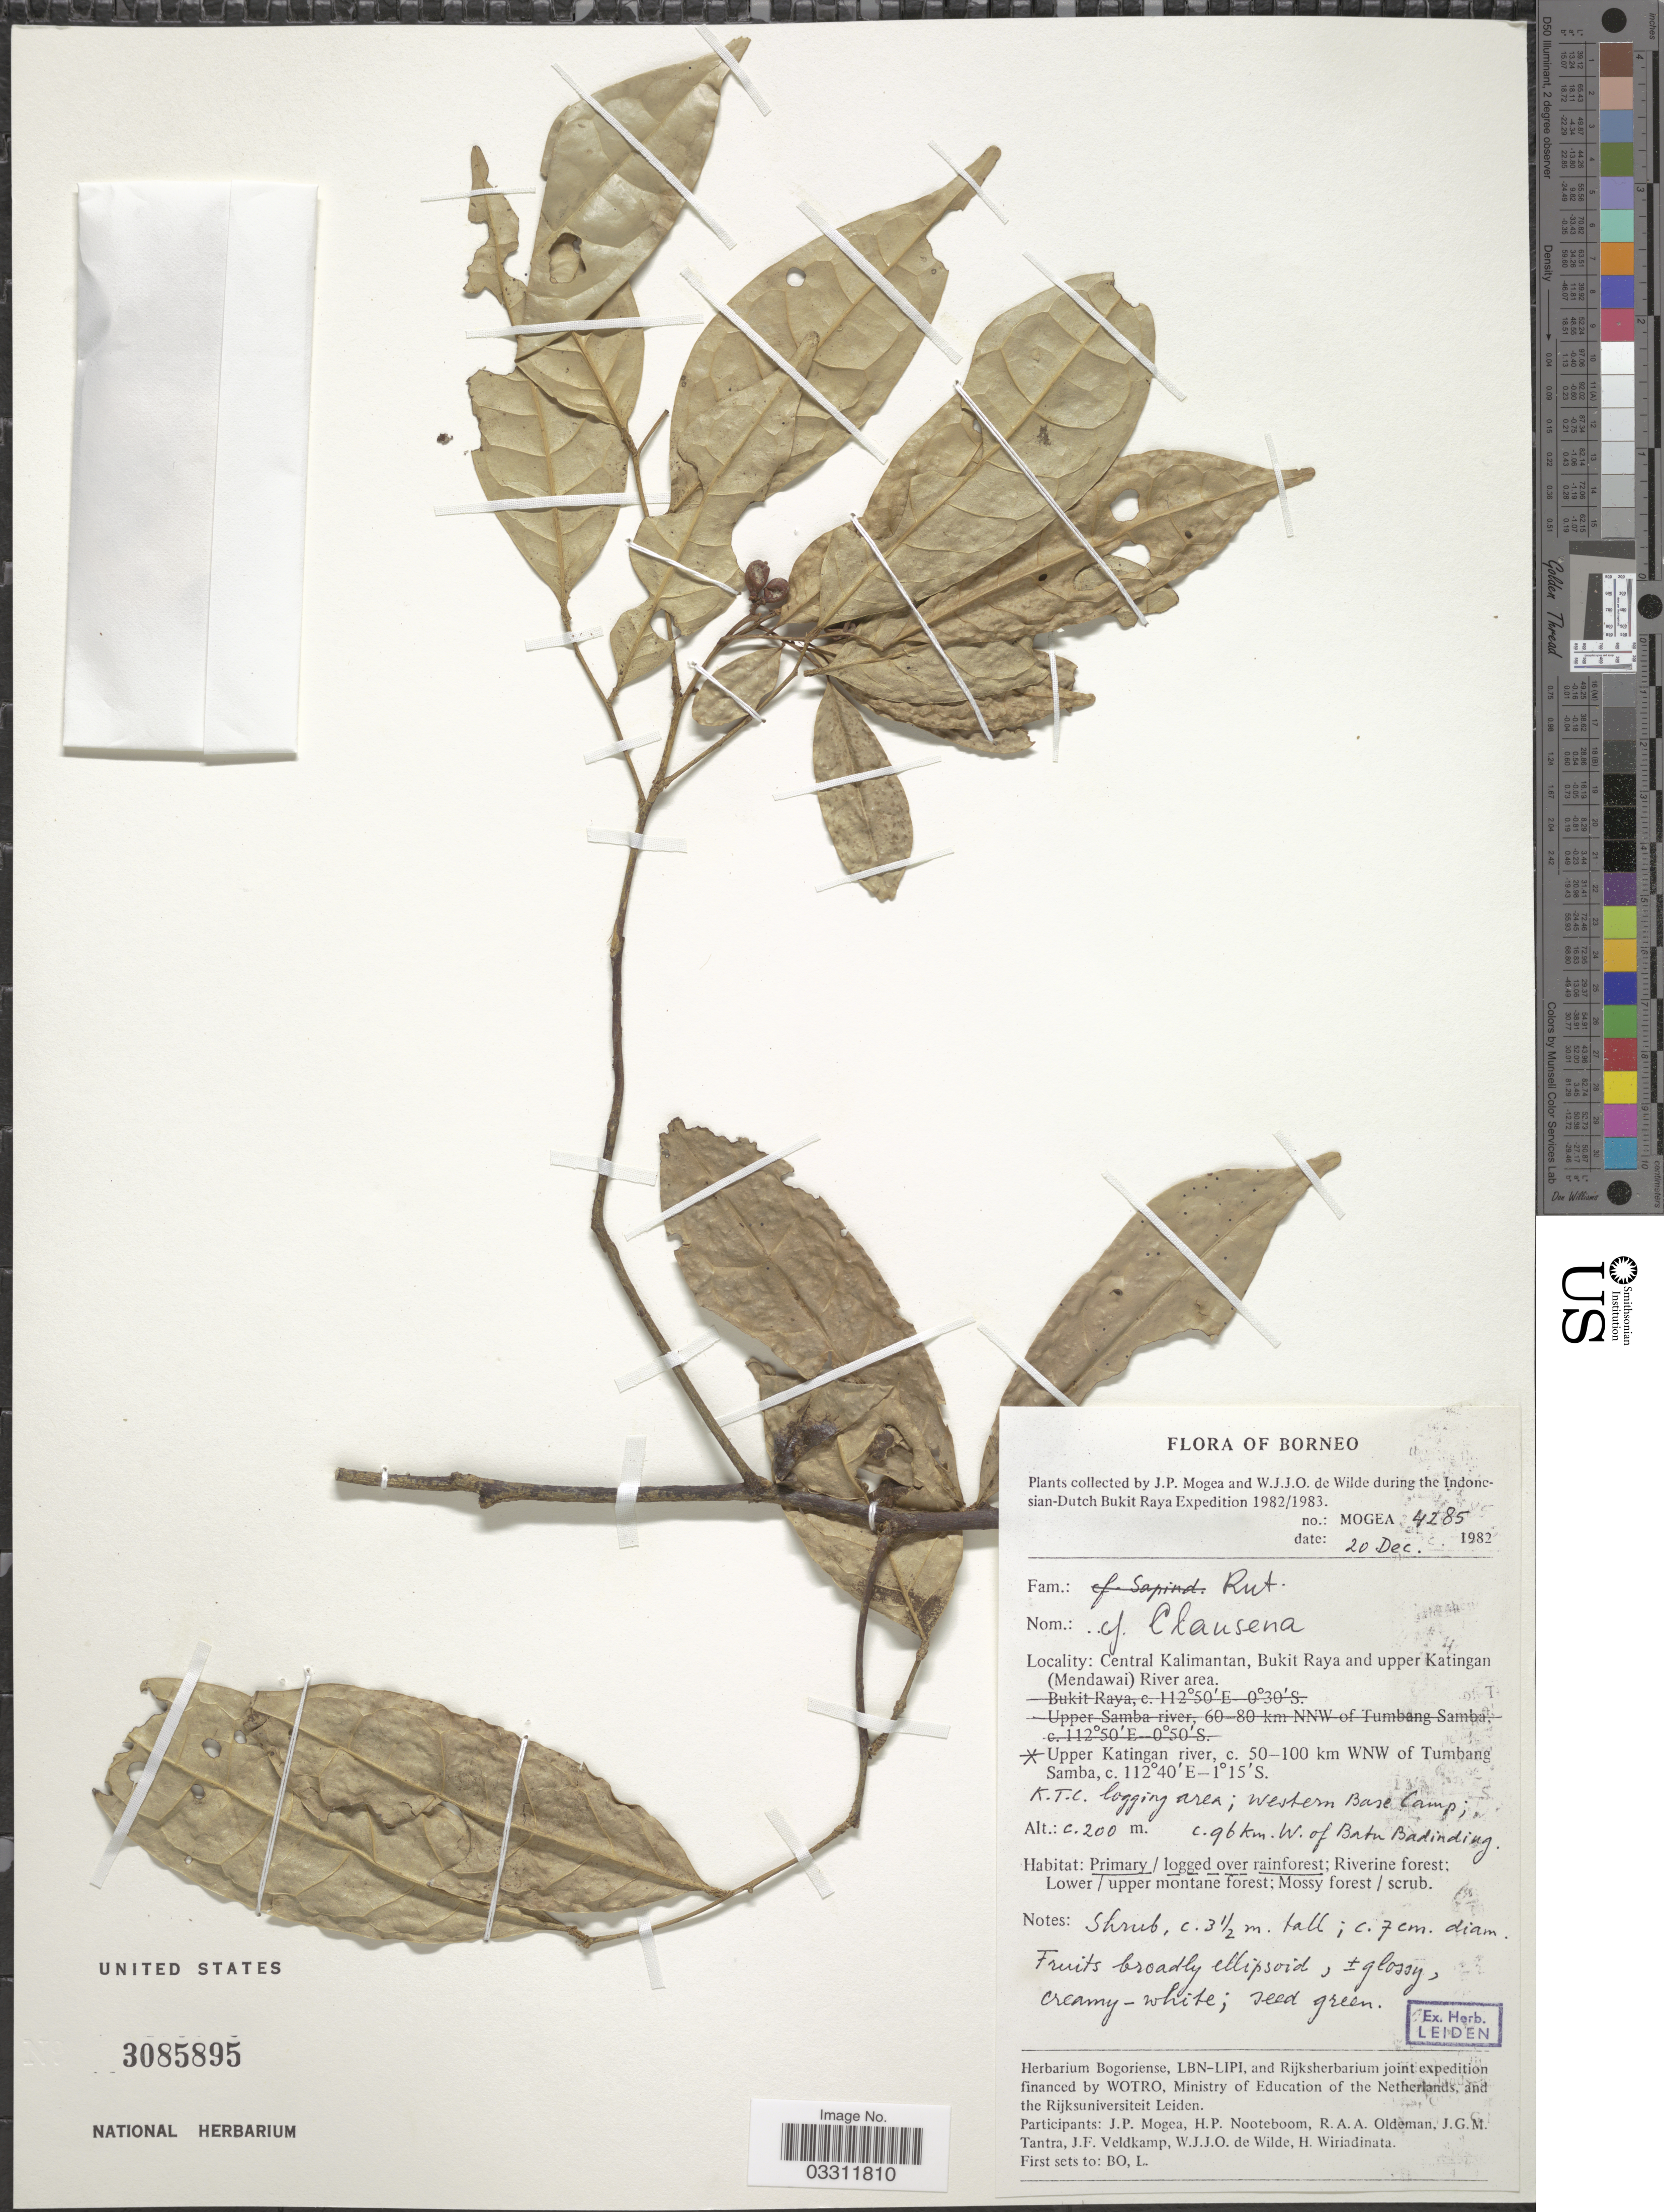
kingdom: Plantae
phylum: Tracheophyta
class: Magnoliopsida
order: Sapindales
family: Rutaceae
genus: Clausena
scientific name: Clausena sp.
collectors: J. Mogea & W. J. de Wilde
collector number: MOGEA 4285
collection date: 1982-12-20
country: Indonesia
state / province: Kalimantan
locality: Borneo. Central Kalimantan, Bukit Raya and upper Katingan (Mendawai) River area. Upper Katingan river, c. 50-100 km WNW of Tumbang Samba. K.T.C. logging area; Western Base Camp. C. 96 km. W. of Batu Badinding.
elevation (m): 200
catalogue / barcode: US 3085895